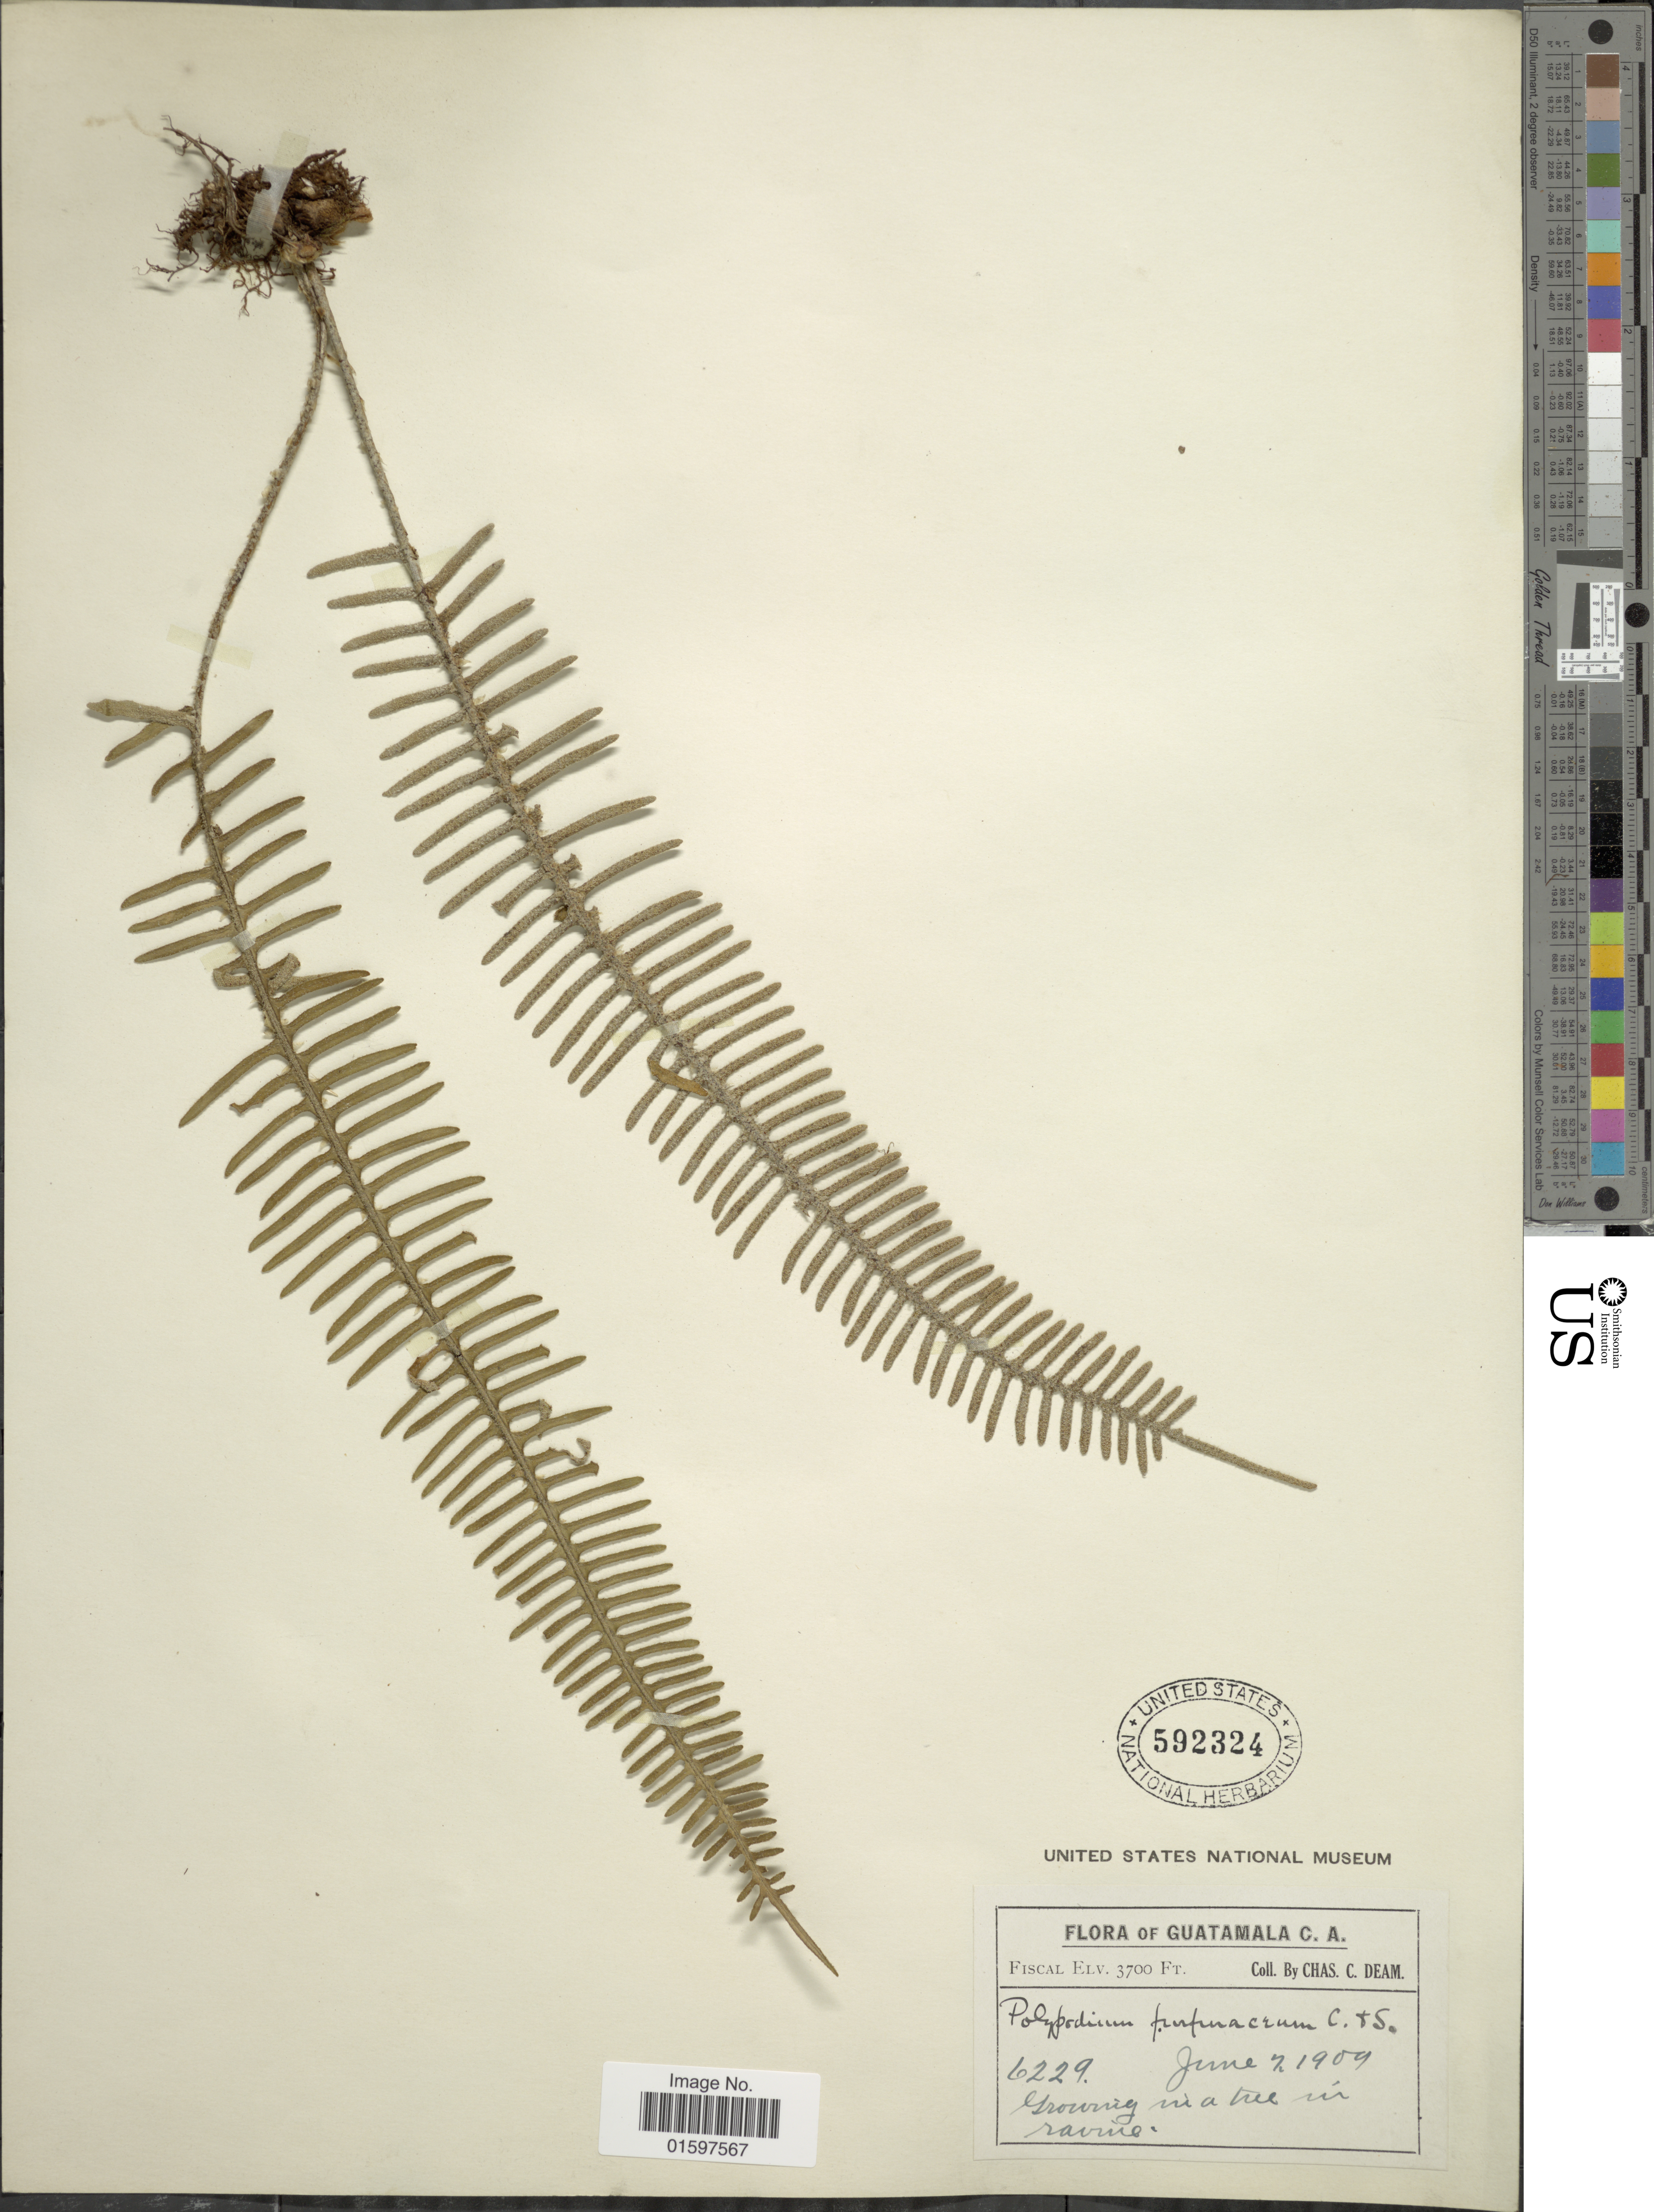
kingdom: Plantae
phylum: Tracheophyta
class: Polypodiopsida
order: Polypodiales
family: Polypodiaceae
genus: Pleopeltis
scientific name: Pleopeltis furfuracea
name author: (Schltdl. & Cham.) A.R. Sm. & Tejero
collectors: C. C. Deam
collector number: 6229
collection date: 1909-06-02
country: Guatemala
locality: Guatamala, C. A., growing in a tree in ravine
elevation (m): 1128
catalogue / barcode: US 592324